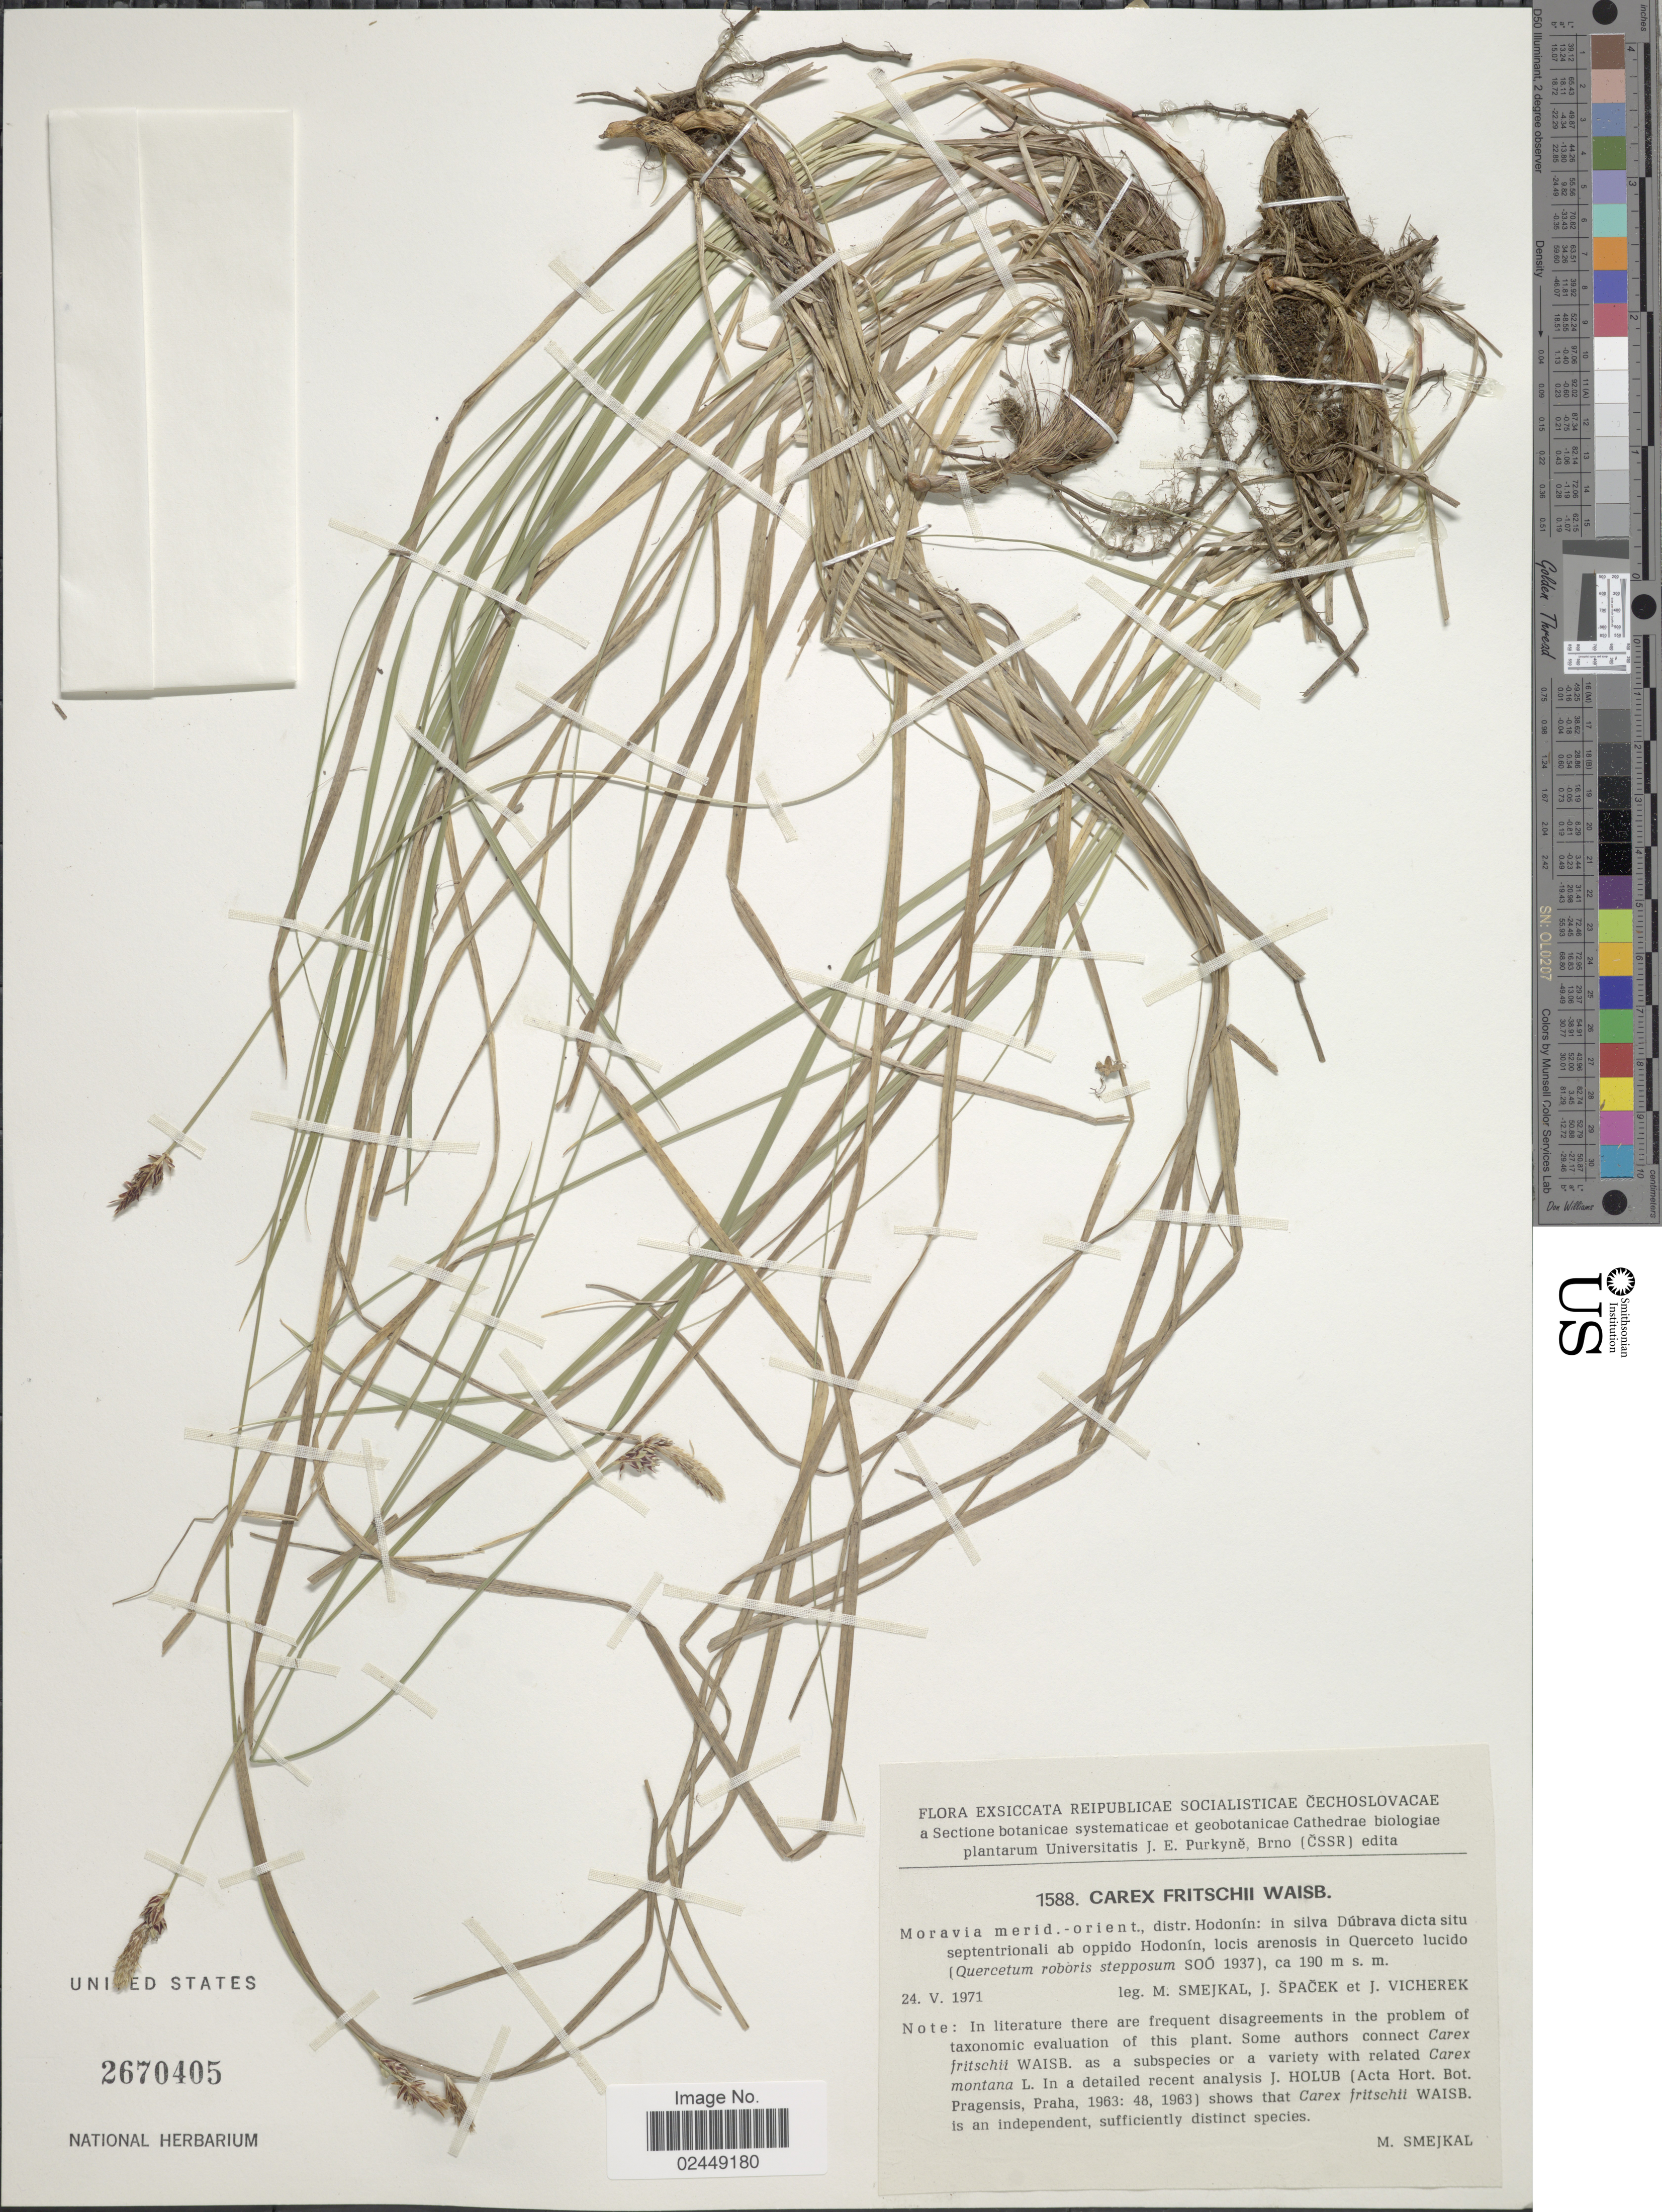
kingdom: Plantae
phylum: Tracheophyta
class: Liliopsida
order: Poales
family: Cyperaceae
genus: Carex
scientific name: Carex fuliginosa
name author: Schkuhr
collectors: Smejkal, M., J. Spacek & Vicherek, J.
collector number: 1588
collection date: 1971-05-24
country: Czechia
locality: Moravia merid-orient. distr. Hodonín: in silva Dúbrava dicta situ septentrionali ab oppido Hodonín, losic arenosis in Querceto lucido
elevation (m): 190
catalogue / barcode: US 2670405